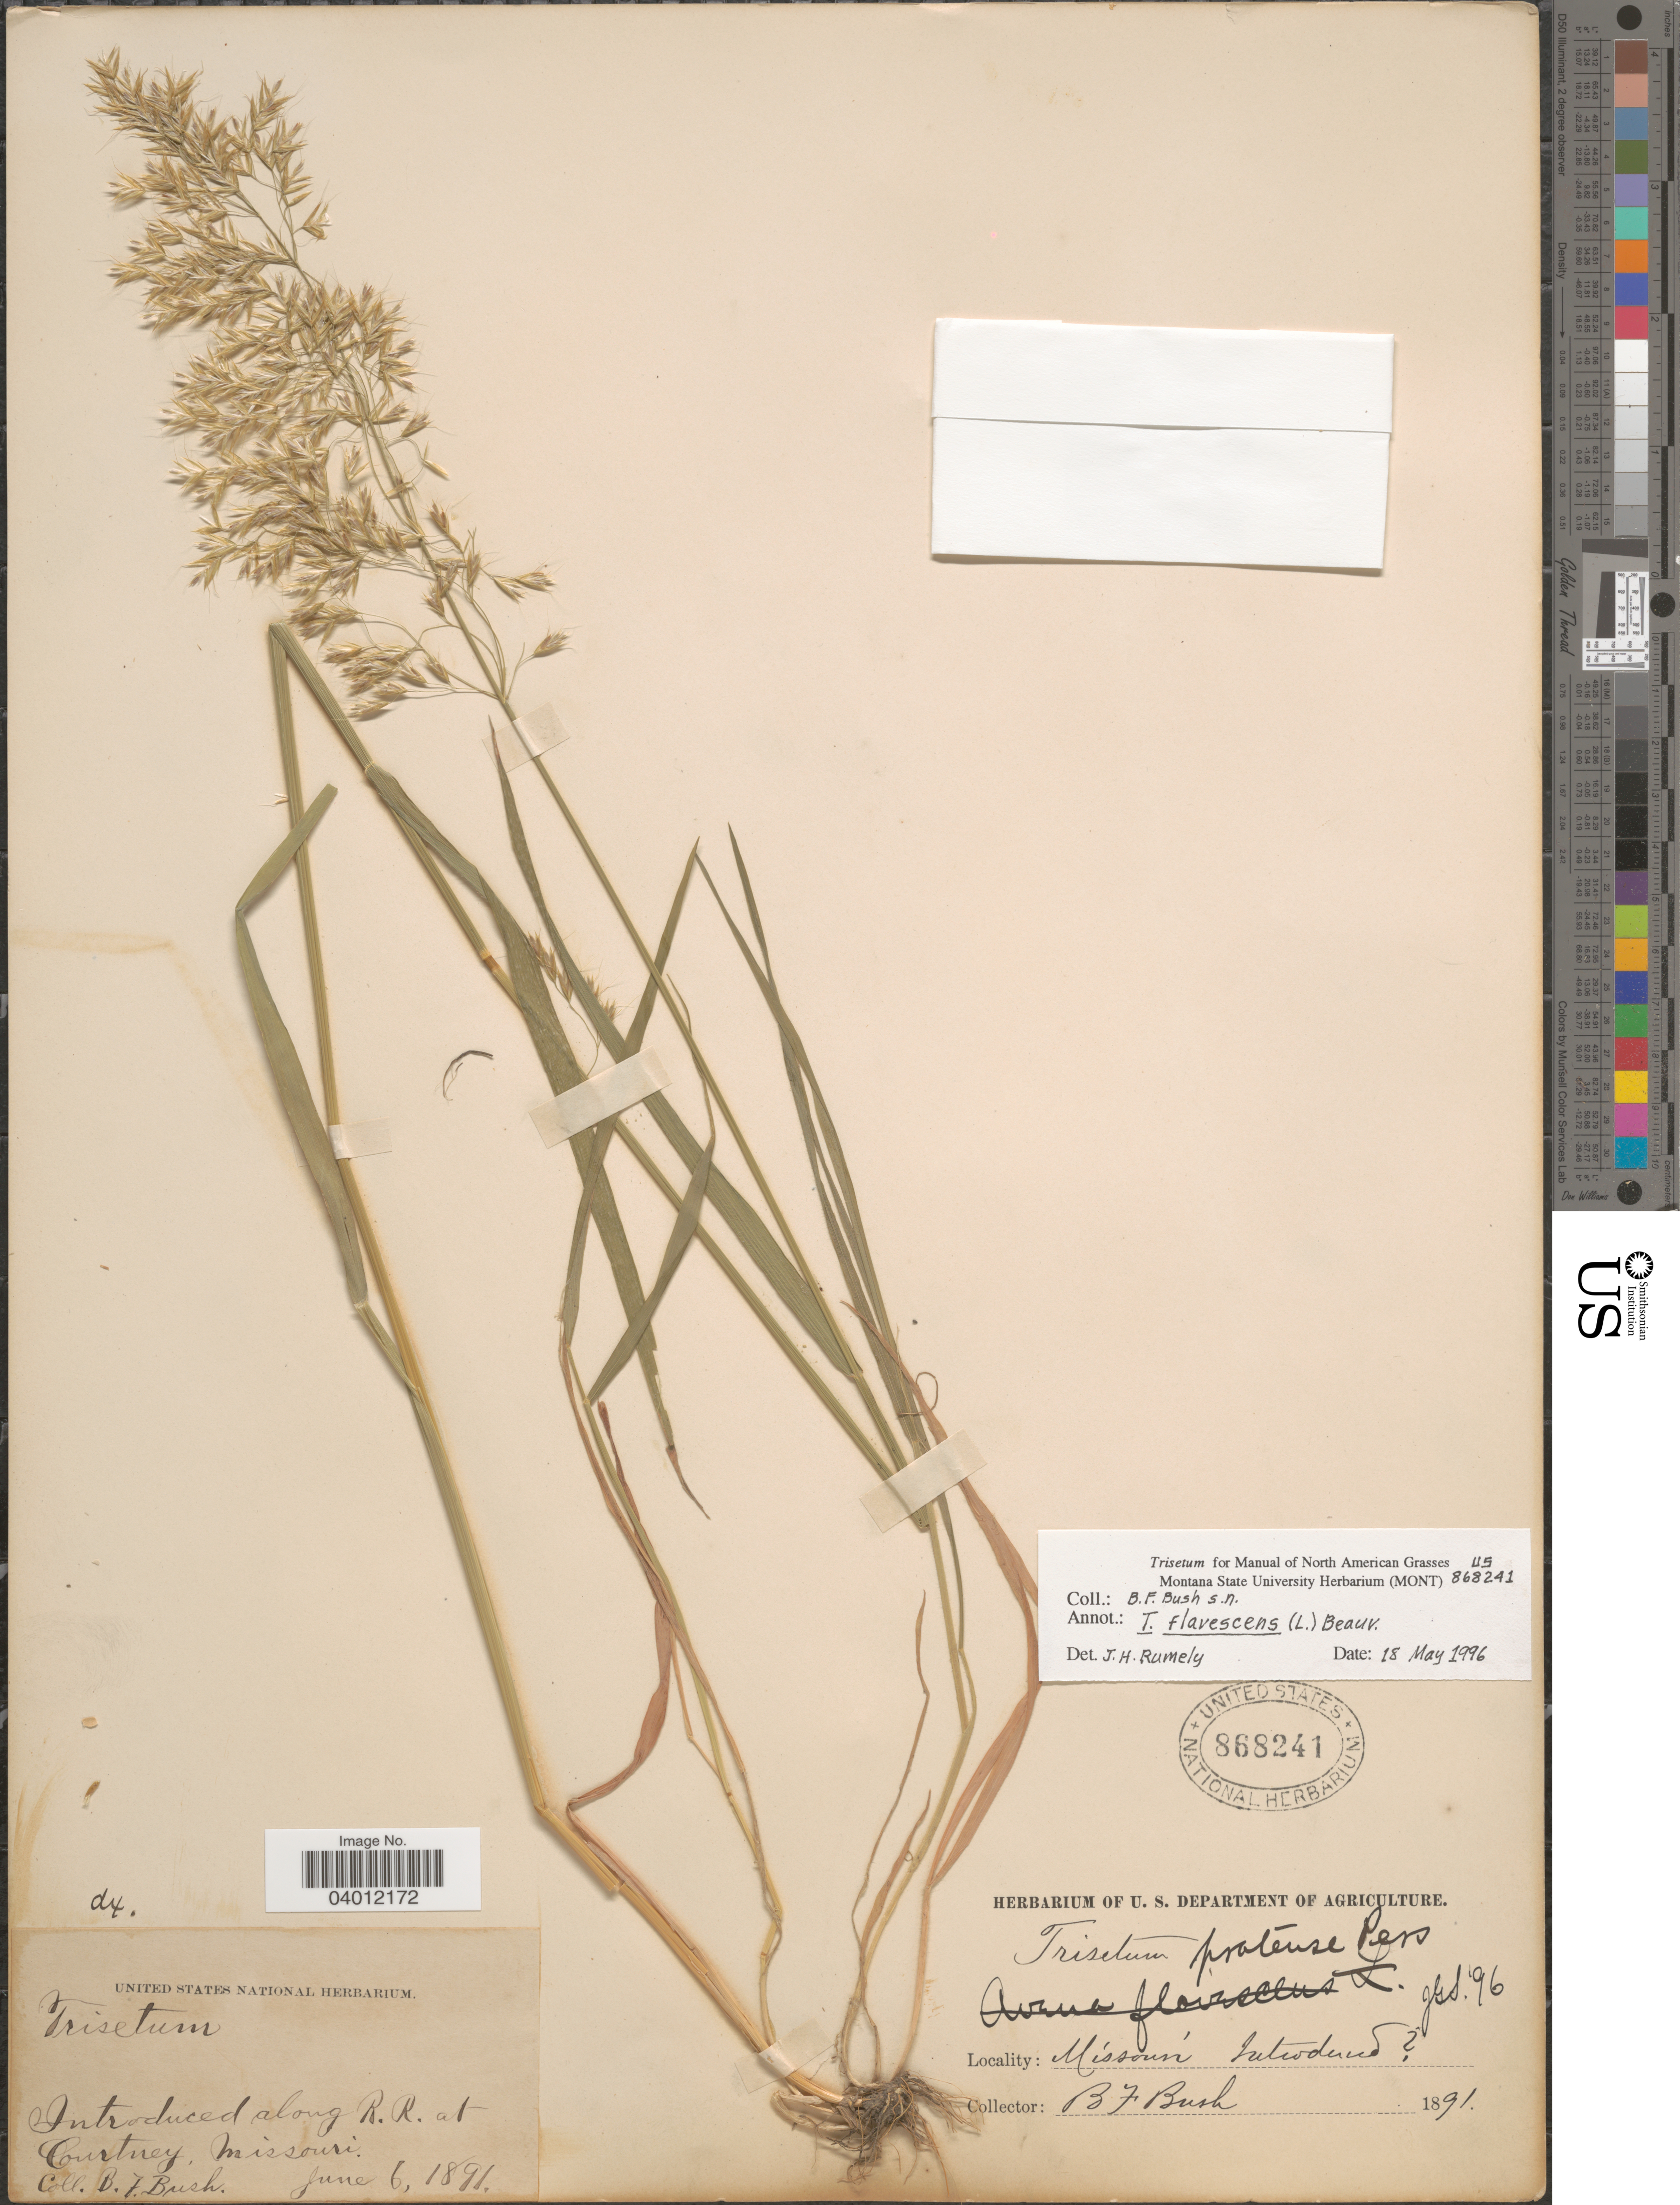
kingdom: Plantae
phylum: Tracheophyta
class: Liliopsida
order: Poales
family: Poaceae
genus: Trisetum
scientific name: Trisetum flavescens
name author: (L.) P. Beauv.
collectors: B. F. Bush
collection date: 1891-06-06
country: United States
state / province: Missouri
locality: Introduces along R. R. at Courtney.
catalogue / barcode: US 868241